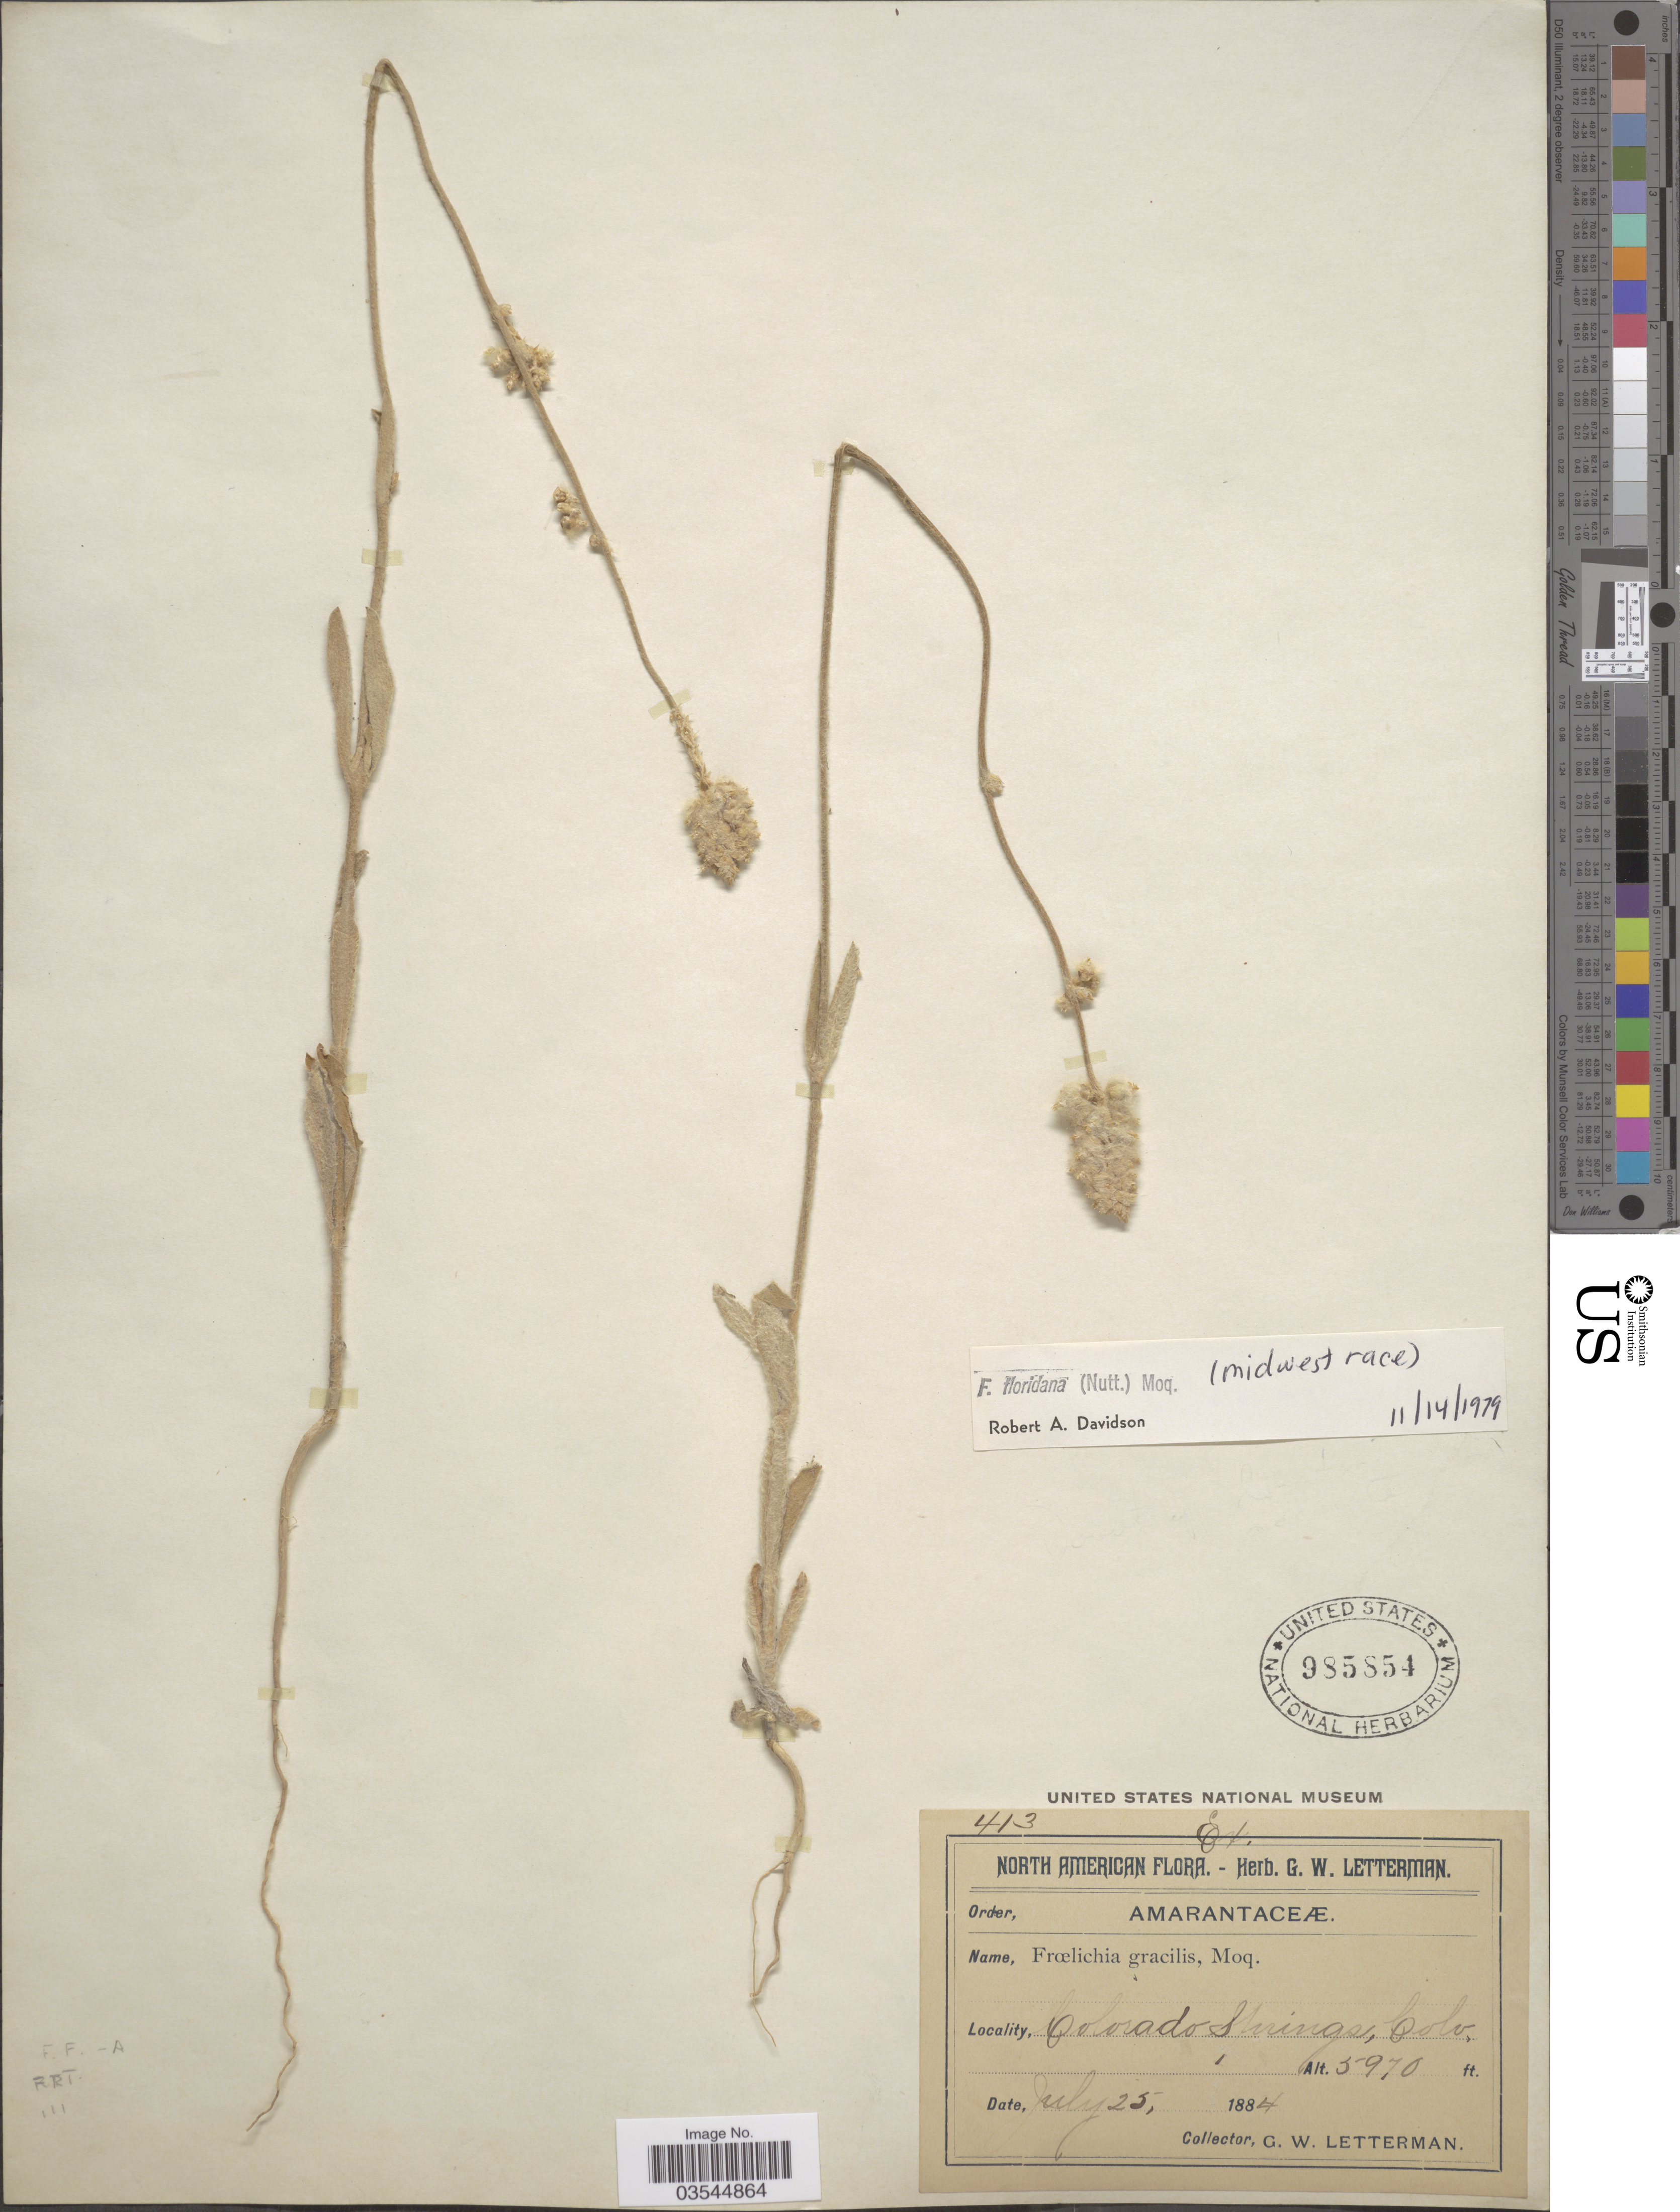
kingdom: Plantae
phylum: Tracheophyta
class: Magnoliopsida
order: Caryophyllales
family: Amaranthaceae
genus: Froelichia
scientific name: Froelichia floridana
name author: (Nutt.) Moq.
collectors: G. W. Letterman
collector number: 413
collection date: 1884-07-25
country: United States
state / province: Colorado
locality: Colorado Springs.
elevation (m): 1820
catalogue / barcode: US 985854